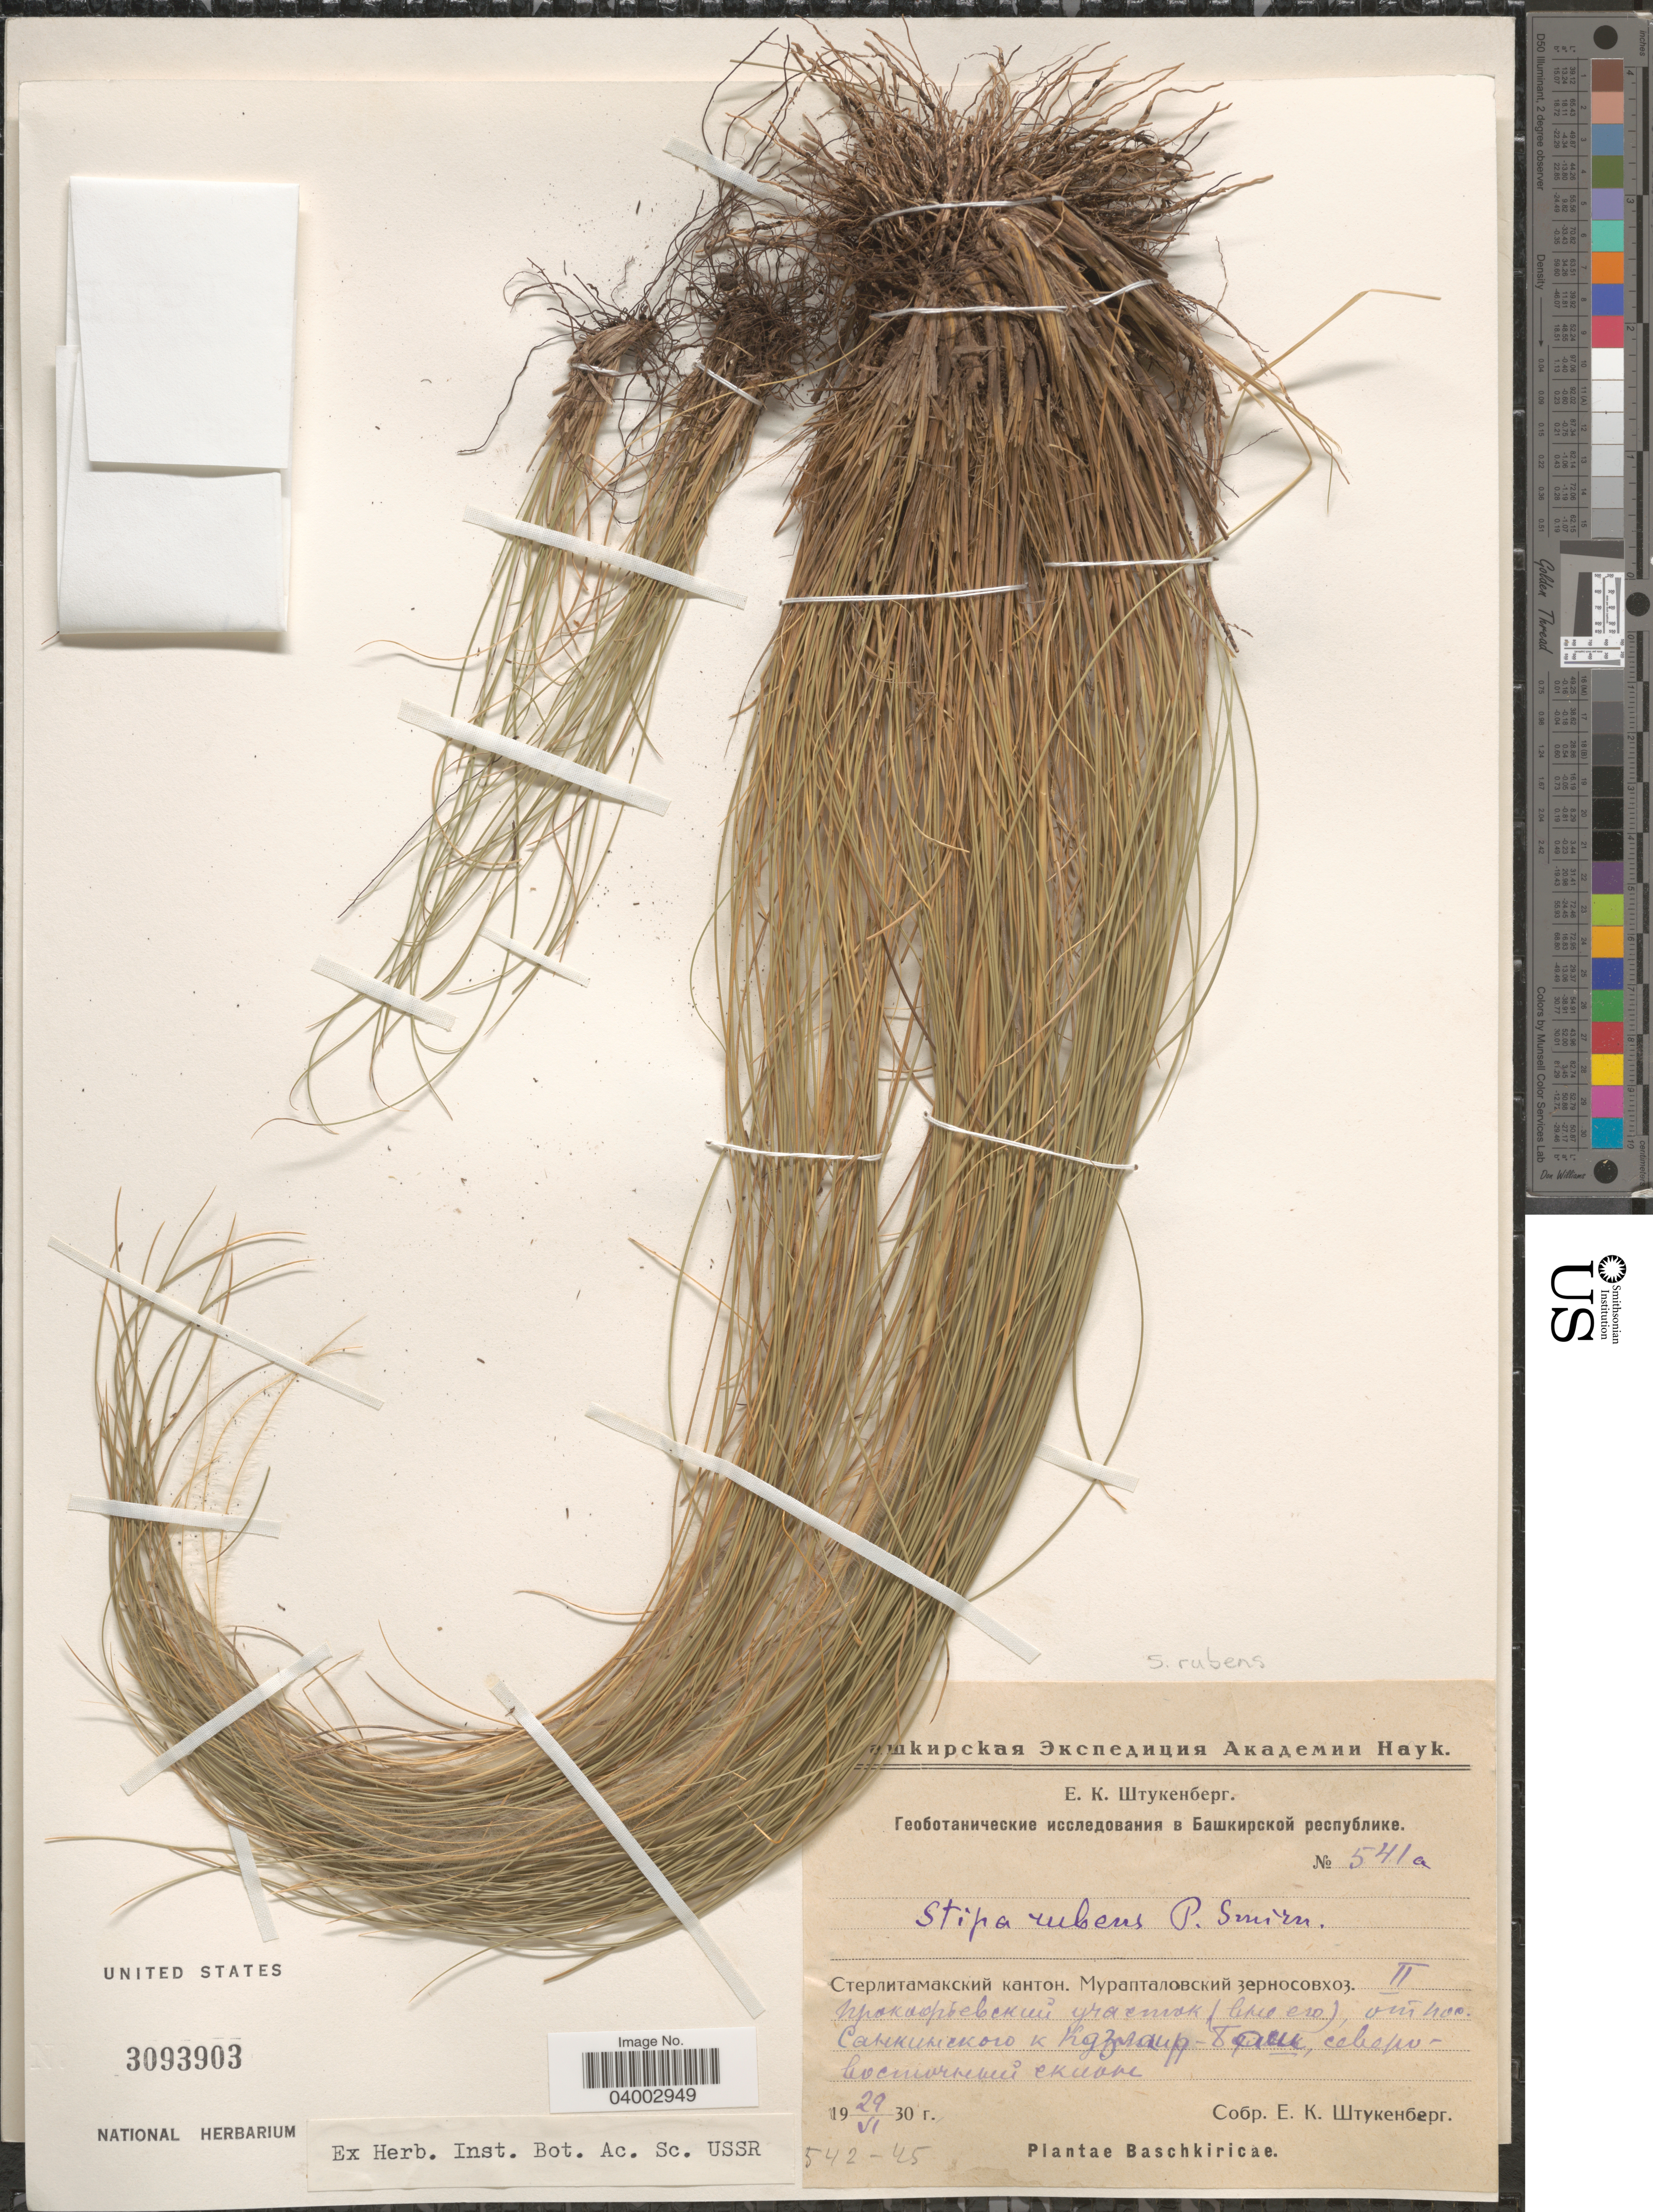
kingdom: Plantae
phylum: Tracheophyta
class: Liliopsida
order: Poales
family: Poaceae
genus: Stipa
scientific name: Stipa rubens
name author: P.A. Smirn.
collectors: E. Shtukenberg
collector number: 541a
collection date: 1930-06-29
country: Russian Federation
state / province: Bashkortostan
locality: Near Sanninskoye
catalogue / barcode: US 3093903